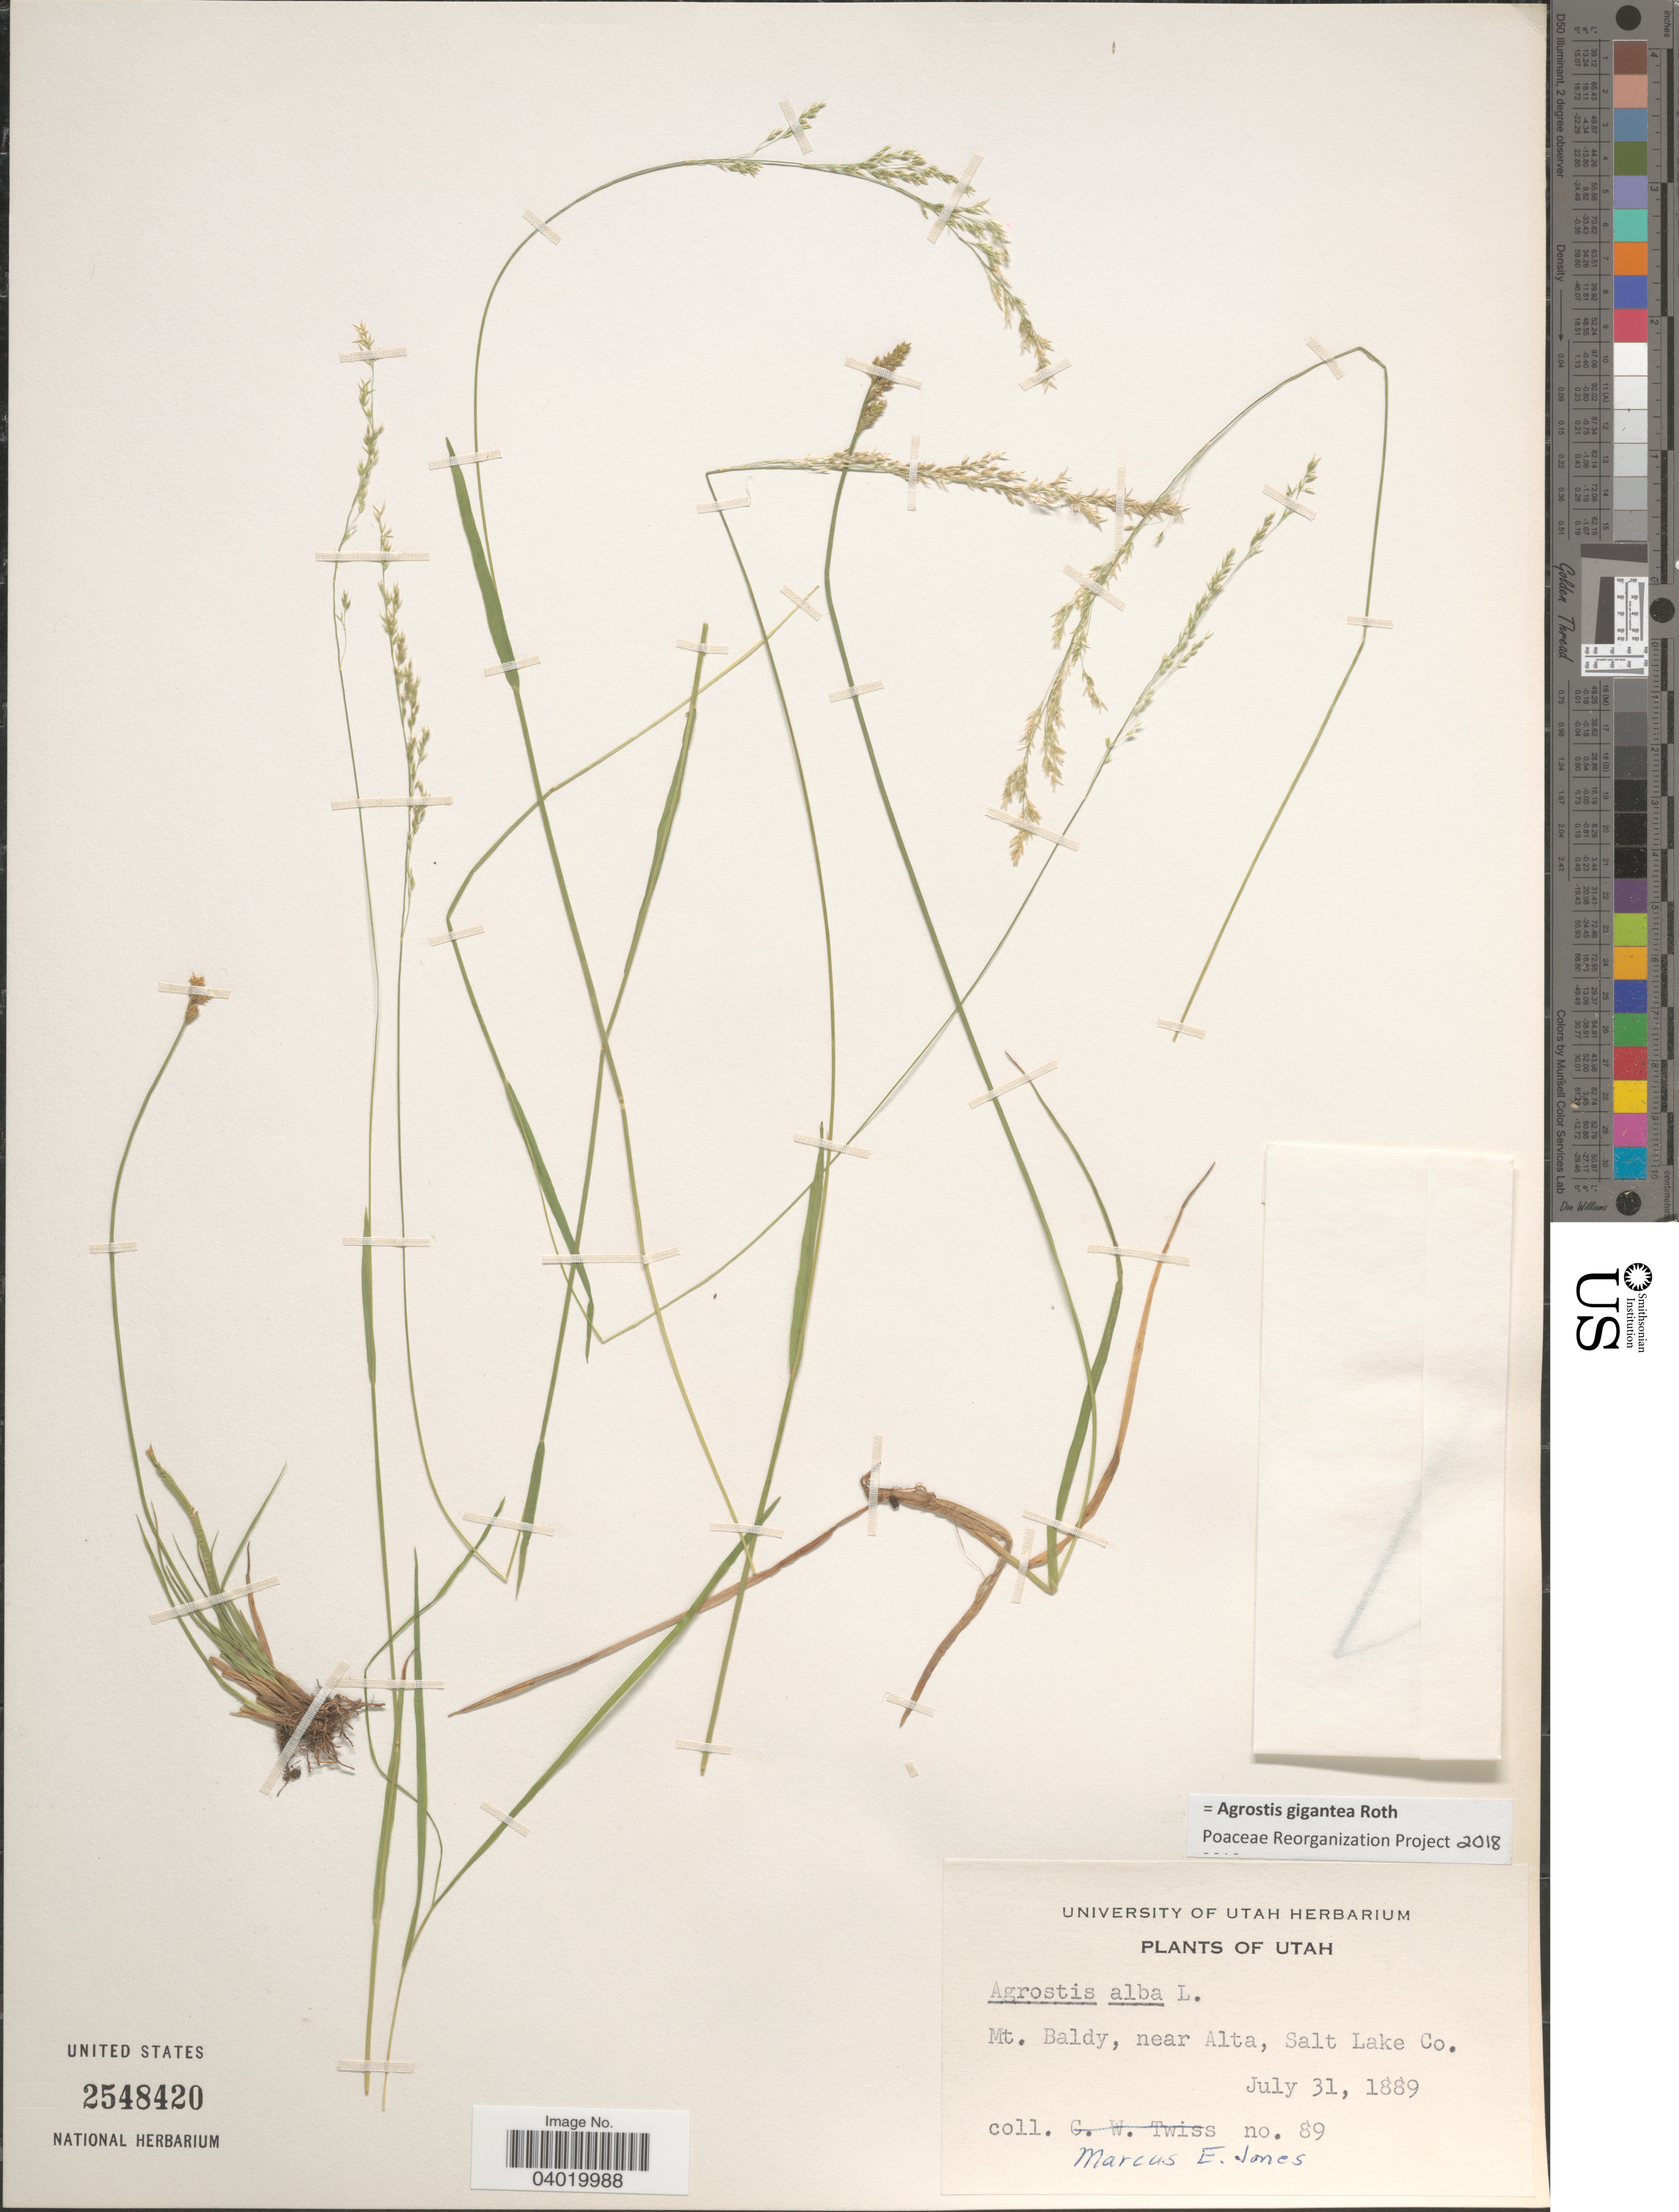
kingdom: Plantae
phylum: Tracheophyta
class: Liliopsida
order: Poales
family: Poaceae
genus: Agrostis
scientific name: Agrostis gigantea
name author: Roth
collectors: M. E. Jones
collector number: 89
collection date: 1889-07-31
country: United States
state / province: Utah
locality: Mt. Baldy, near Alta, Salt Lake Co.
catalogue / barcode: US 2548420